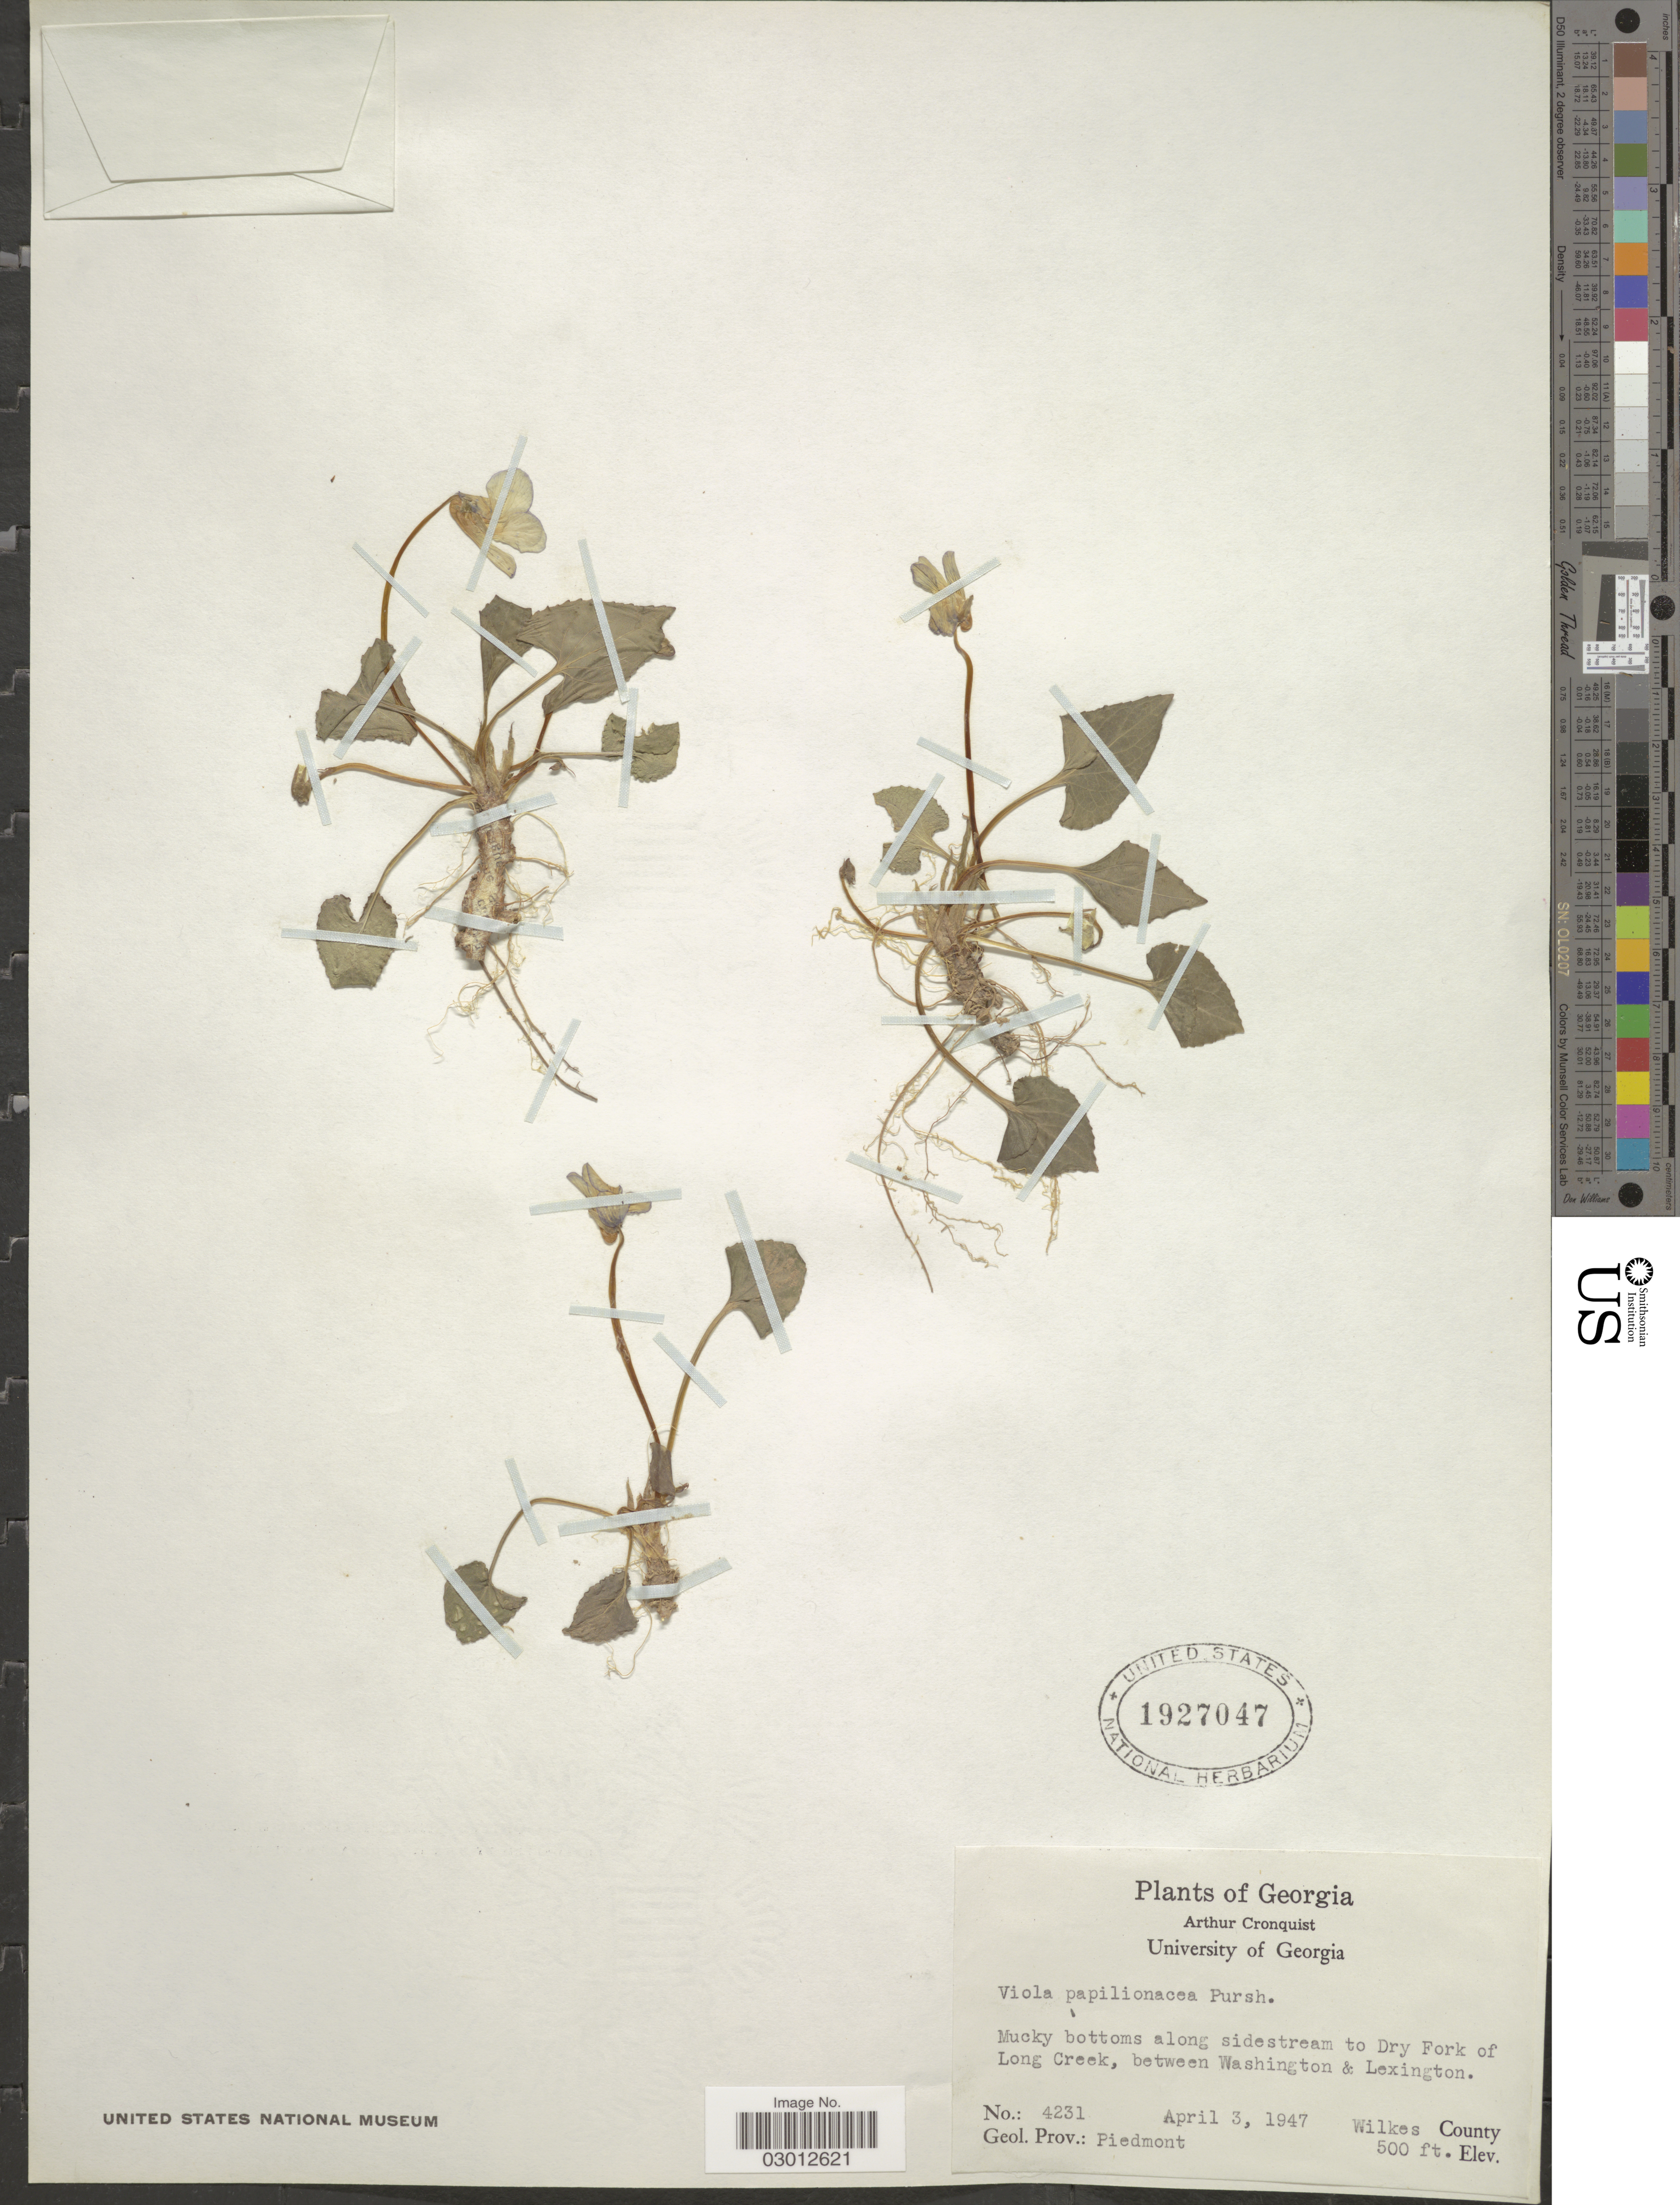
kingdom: Plantae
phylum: Tracheophyta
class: Magnoliopsida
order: Malpighiales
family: Violaceae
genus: Viola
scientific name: Viola papilionacea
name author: Pursh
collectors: A. Cronquist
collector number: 4231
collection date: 1947-04-03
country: United States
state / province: Georgia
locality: Mucky bottoms along sidestream to Dry Fork of Long Creek, between Washington & Lexington. Wilkes County, Geol. Prov.: Piedmont.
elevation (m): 152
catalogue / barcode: US 1927047